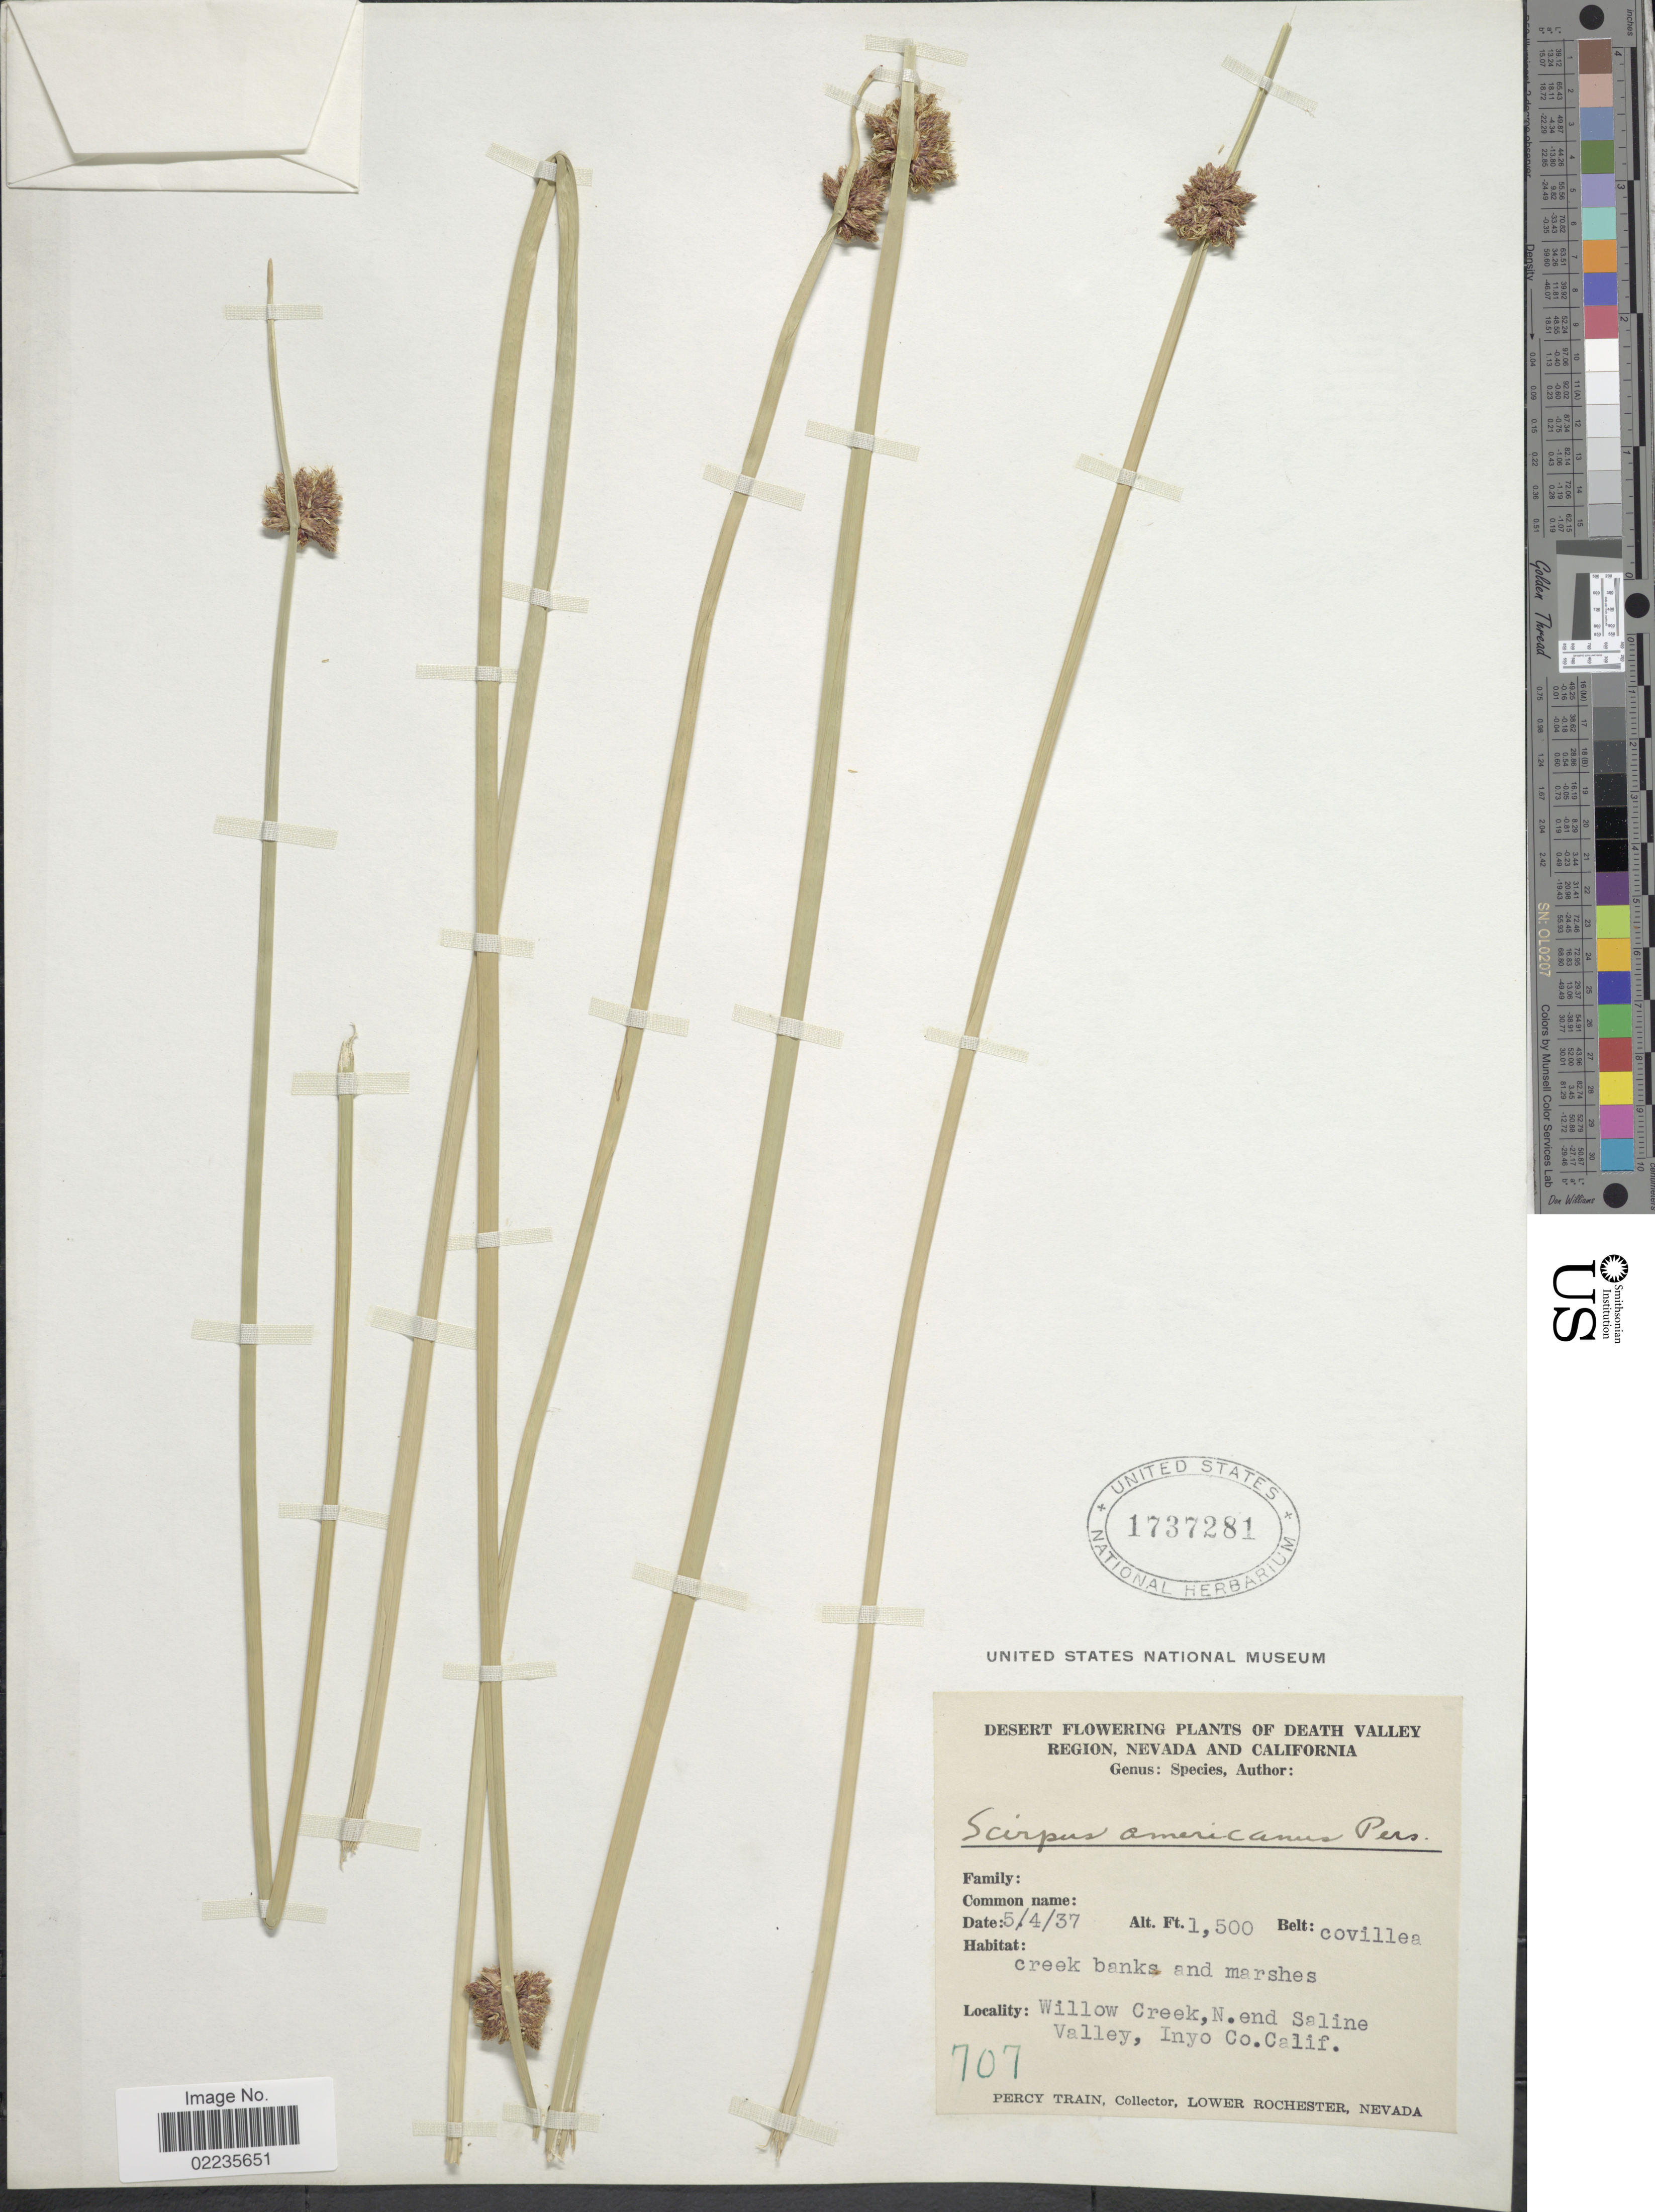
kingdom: Plantae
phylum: Tracheophyta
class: Liliopsida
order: Poales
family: Cyperaceae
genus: Schoenoplectus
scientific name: Schoenoplectus americanus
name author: (Pers.) Volkart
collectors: P. Train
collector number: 707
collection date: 1937-05-04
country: United States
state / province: California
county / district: Inyo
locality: Willow Creek, N. end Saline Valley, Inyo Co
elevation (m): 457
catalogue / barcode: US 1737281